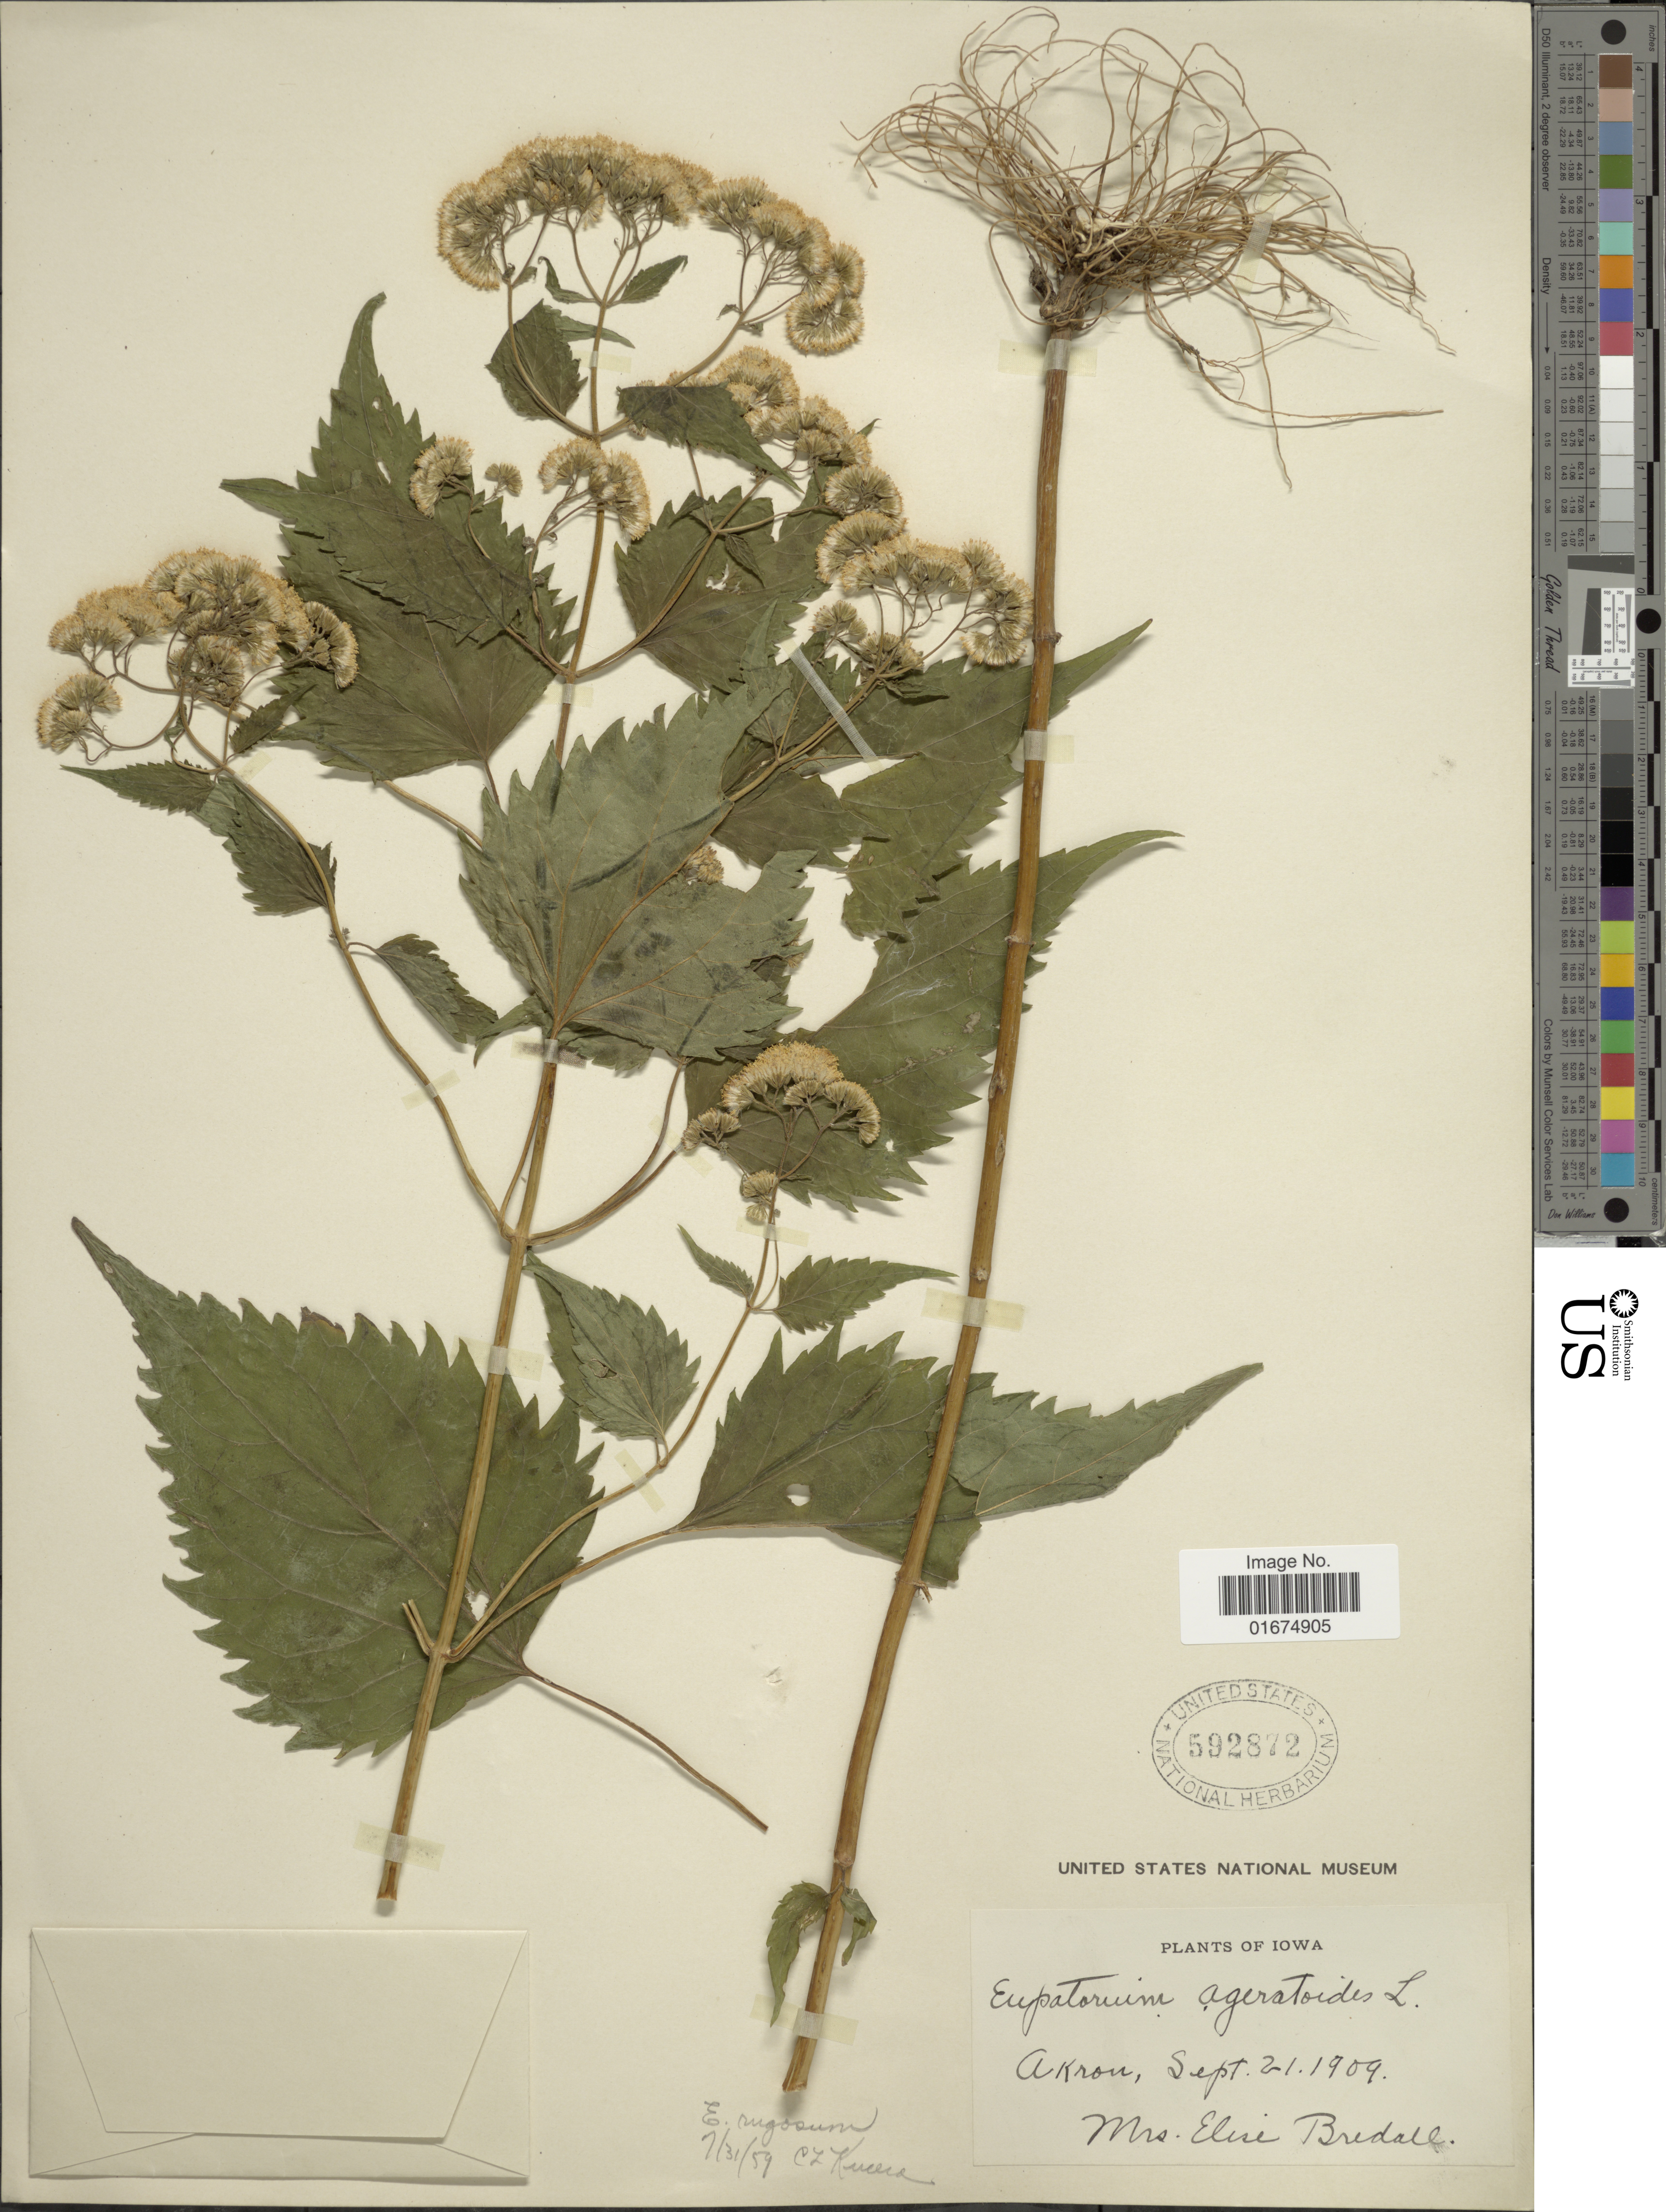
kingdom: Plantae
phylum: Tracheophyta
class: Magnoliopsida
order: Asterales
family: Asteraceae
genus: Ageratina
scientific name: Ageratina altissima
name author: (L.) R.M. King & H. Rob.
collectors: Mrs. E. Bredall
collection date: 1909-09-21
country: United States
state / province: Iowa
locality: Akron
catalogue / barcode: US 592872